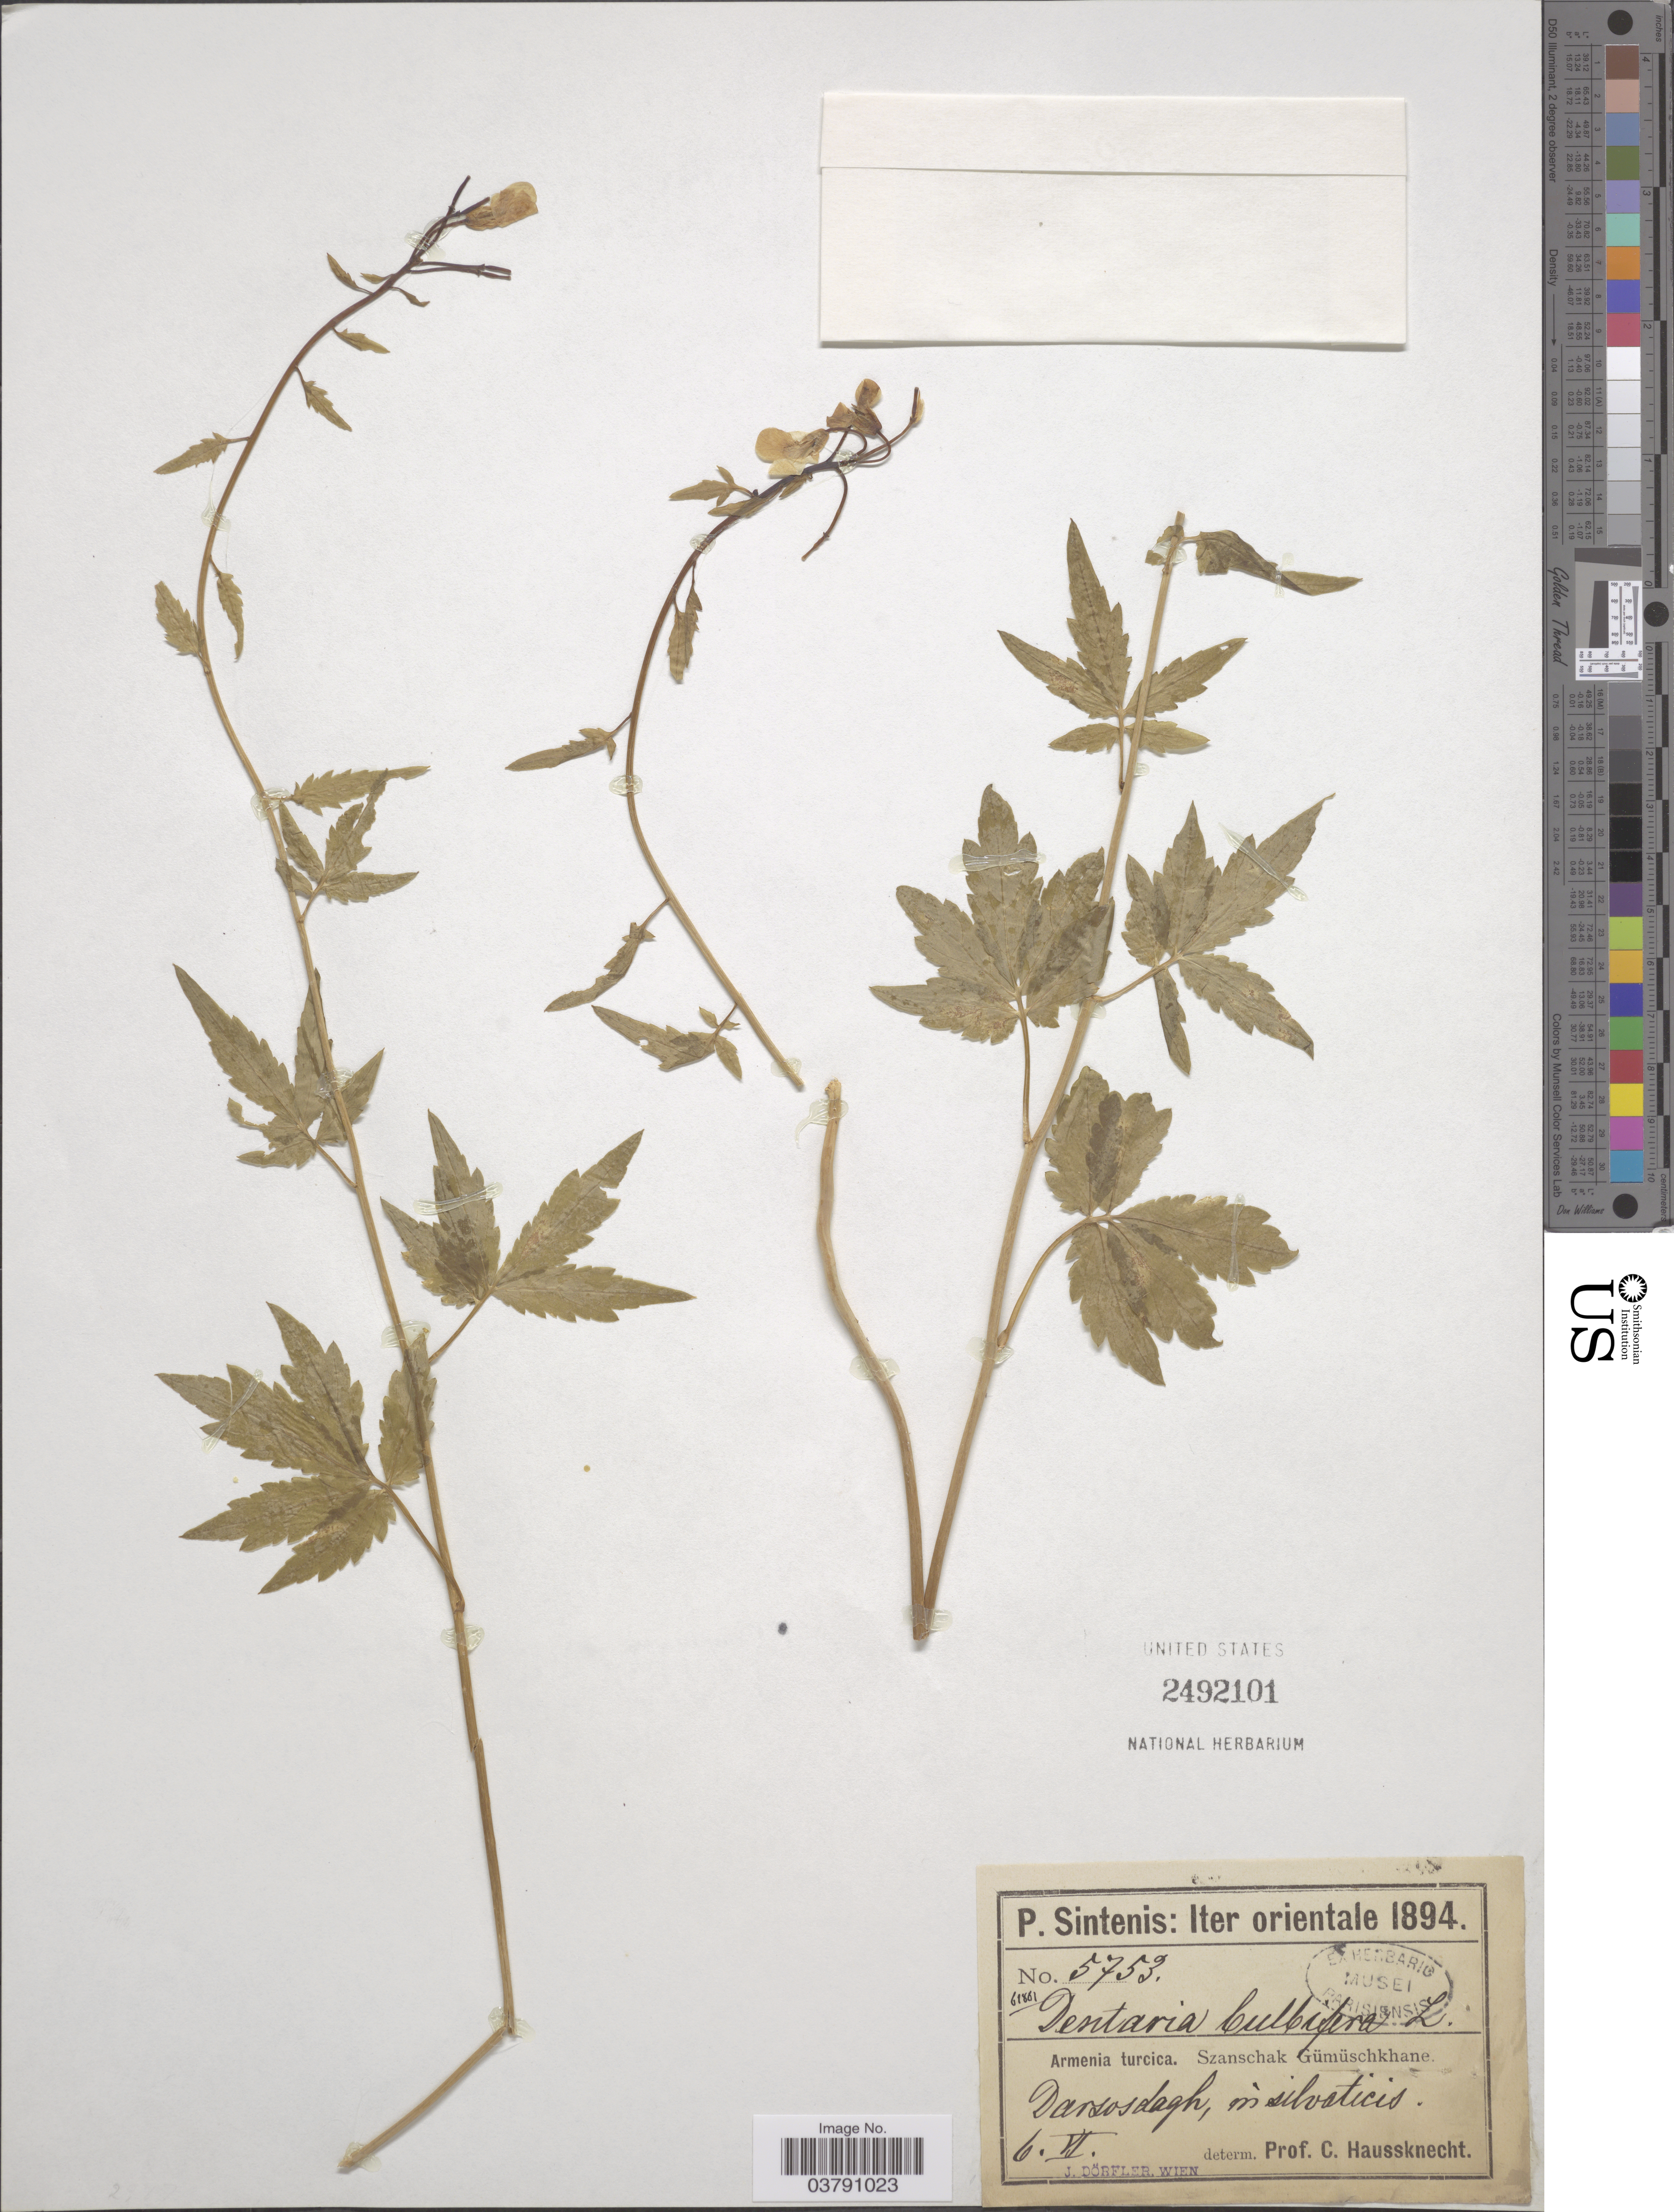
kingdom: Plantae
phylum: Tracheophyta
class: Magnoliopsida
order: Brassicales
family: Brassicaceae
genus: Cardamine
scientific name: Cardamine bulbifera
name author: (L.) Crantz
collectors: P. Sintenis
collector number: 5753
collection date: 1894-06-06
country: Armenia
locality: Armenia turcica. Szanschak Gümüschkhane. Darsosdagh, in silvaticis.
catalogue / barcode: US 2492101